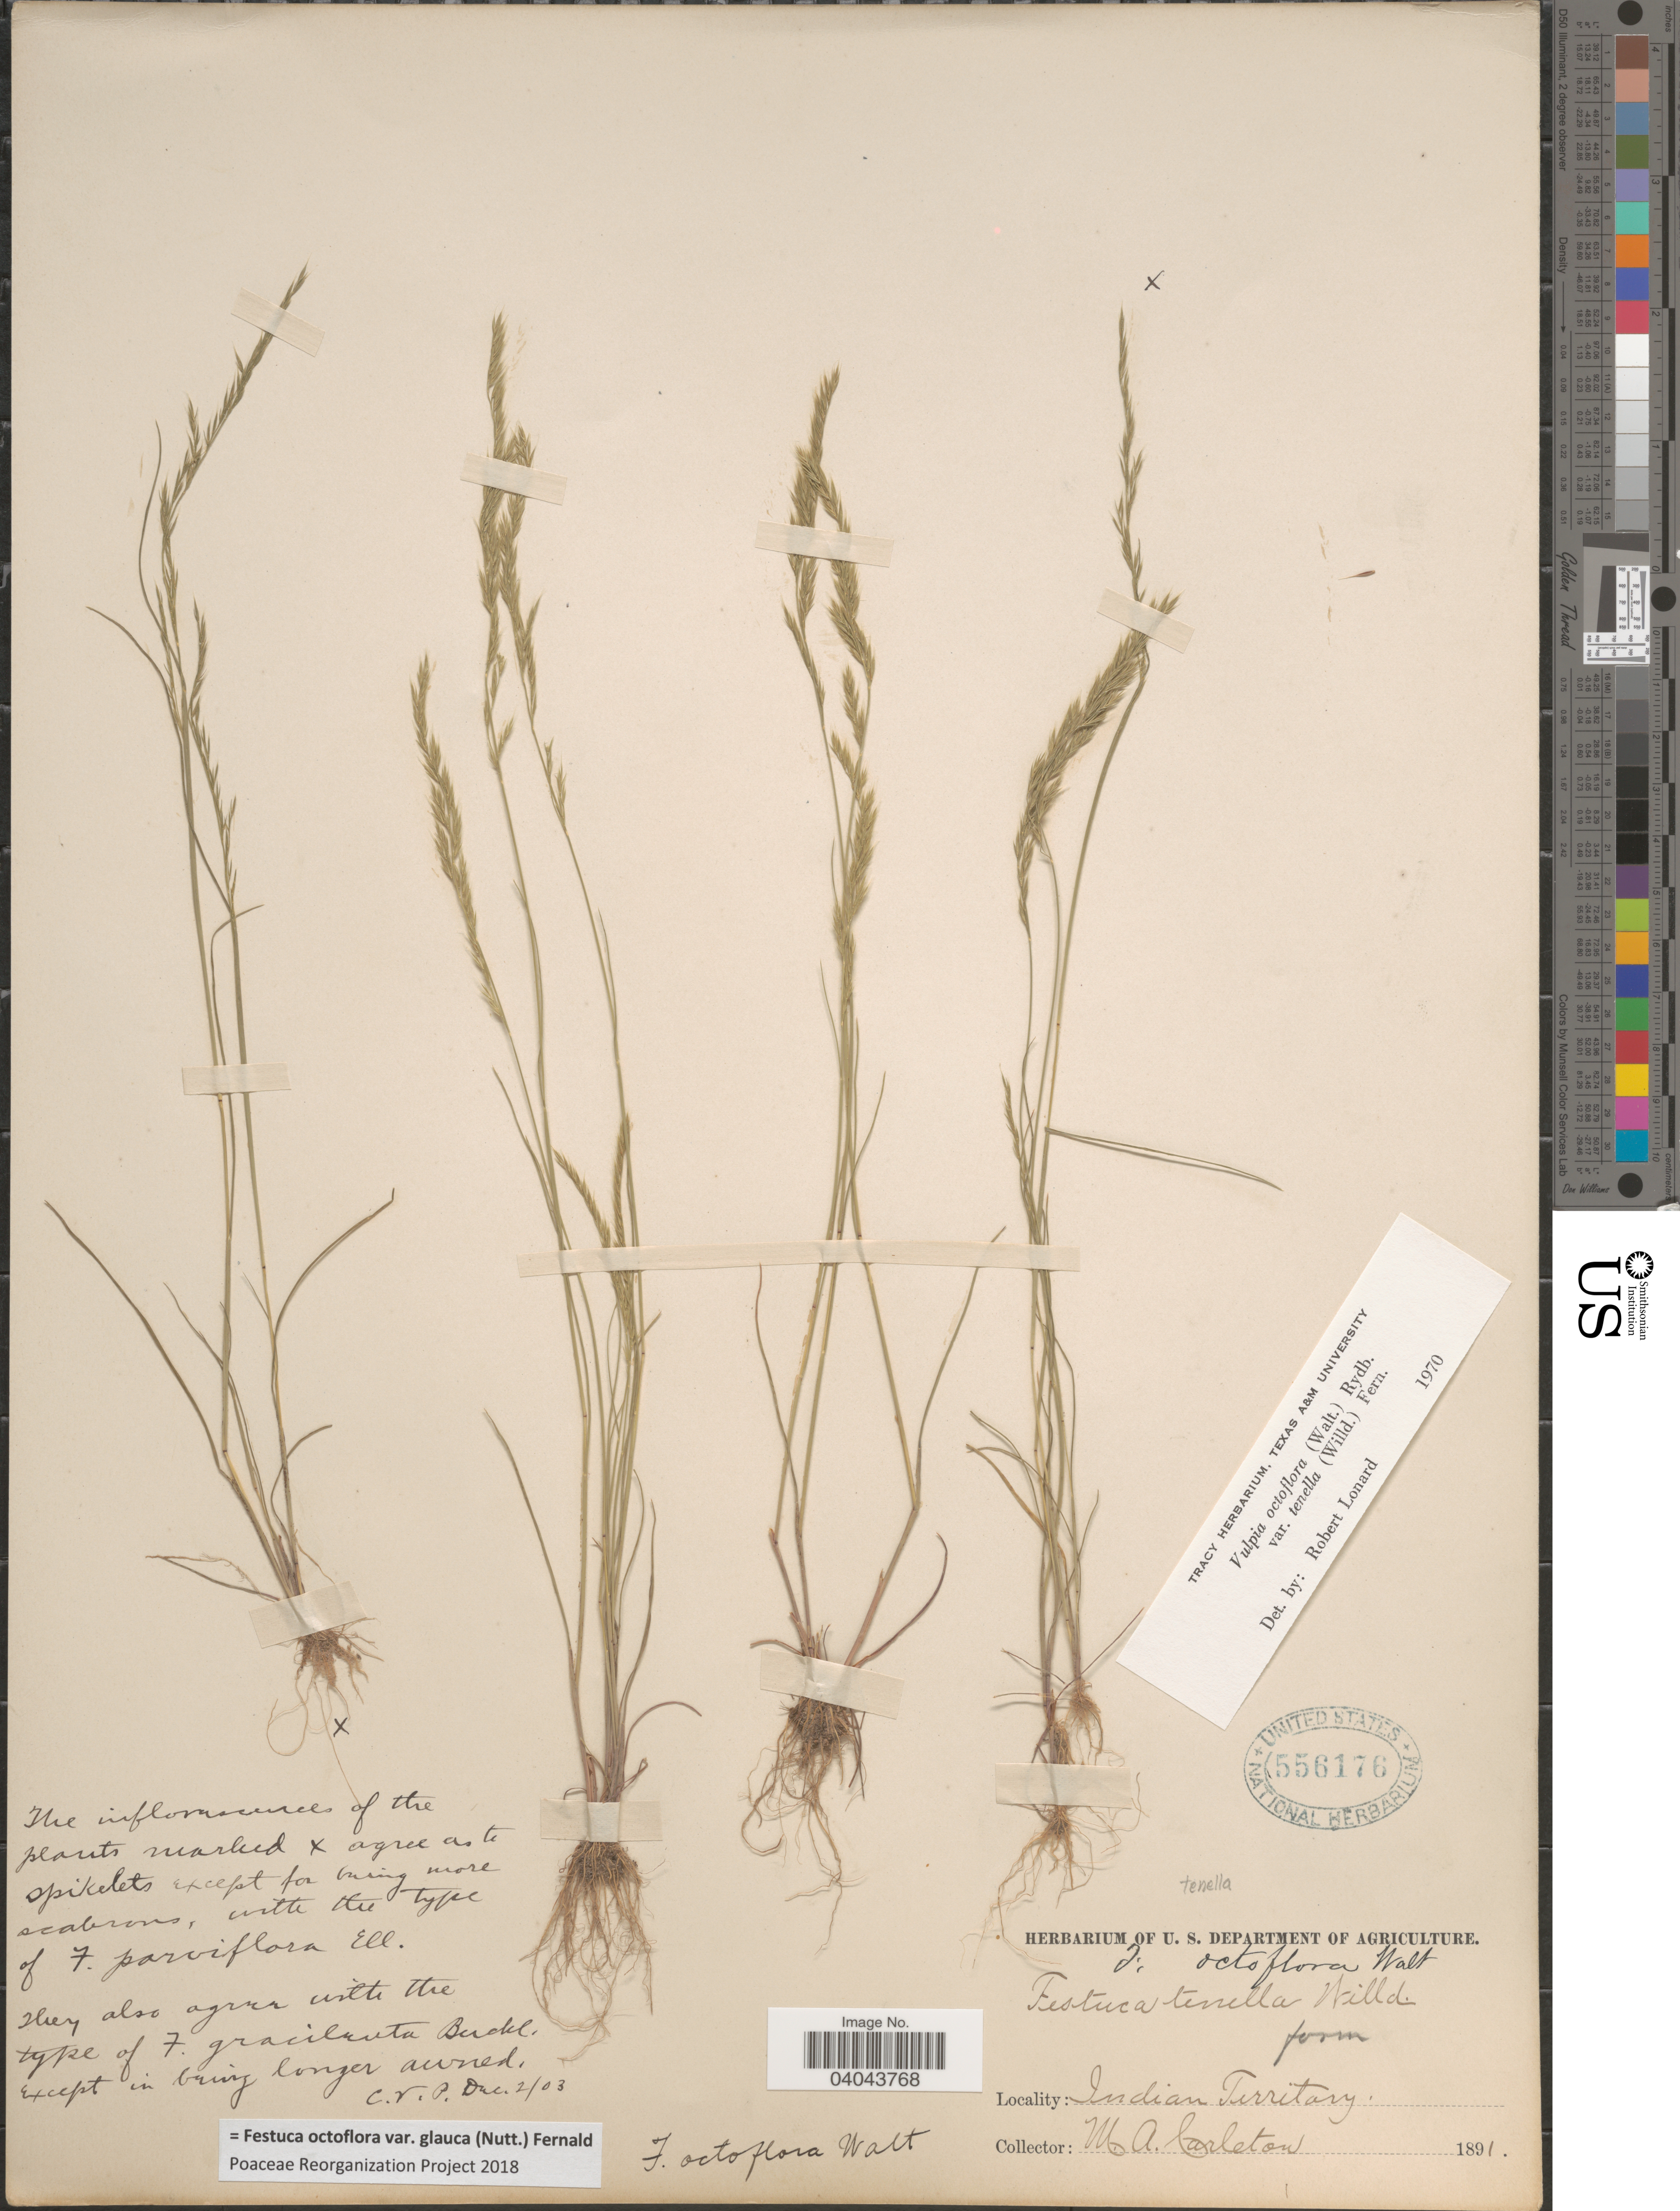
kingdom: Plantae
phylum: Tracheophyta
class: Liliopsida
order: Poales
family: Poaceae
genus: Festuca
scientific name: Festuca octoflora var. glauca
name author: (Nutt.) Fernald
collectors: M. A. Carleton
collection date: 1891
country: United States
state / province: Oklahoma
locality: Indian Territory.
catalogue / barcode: US 556176